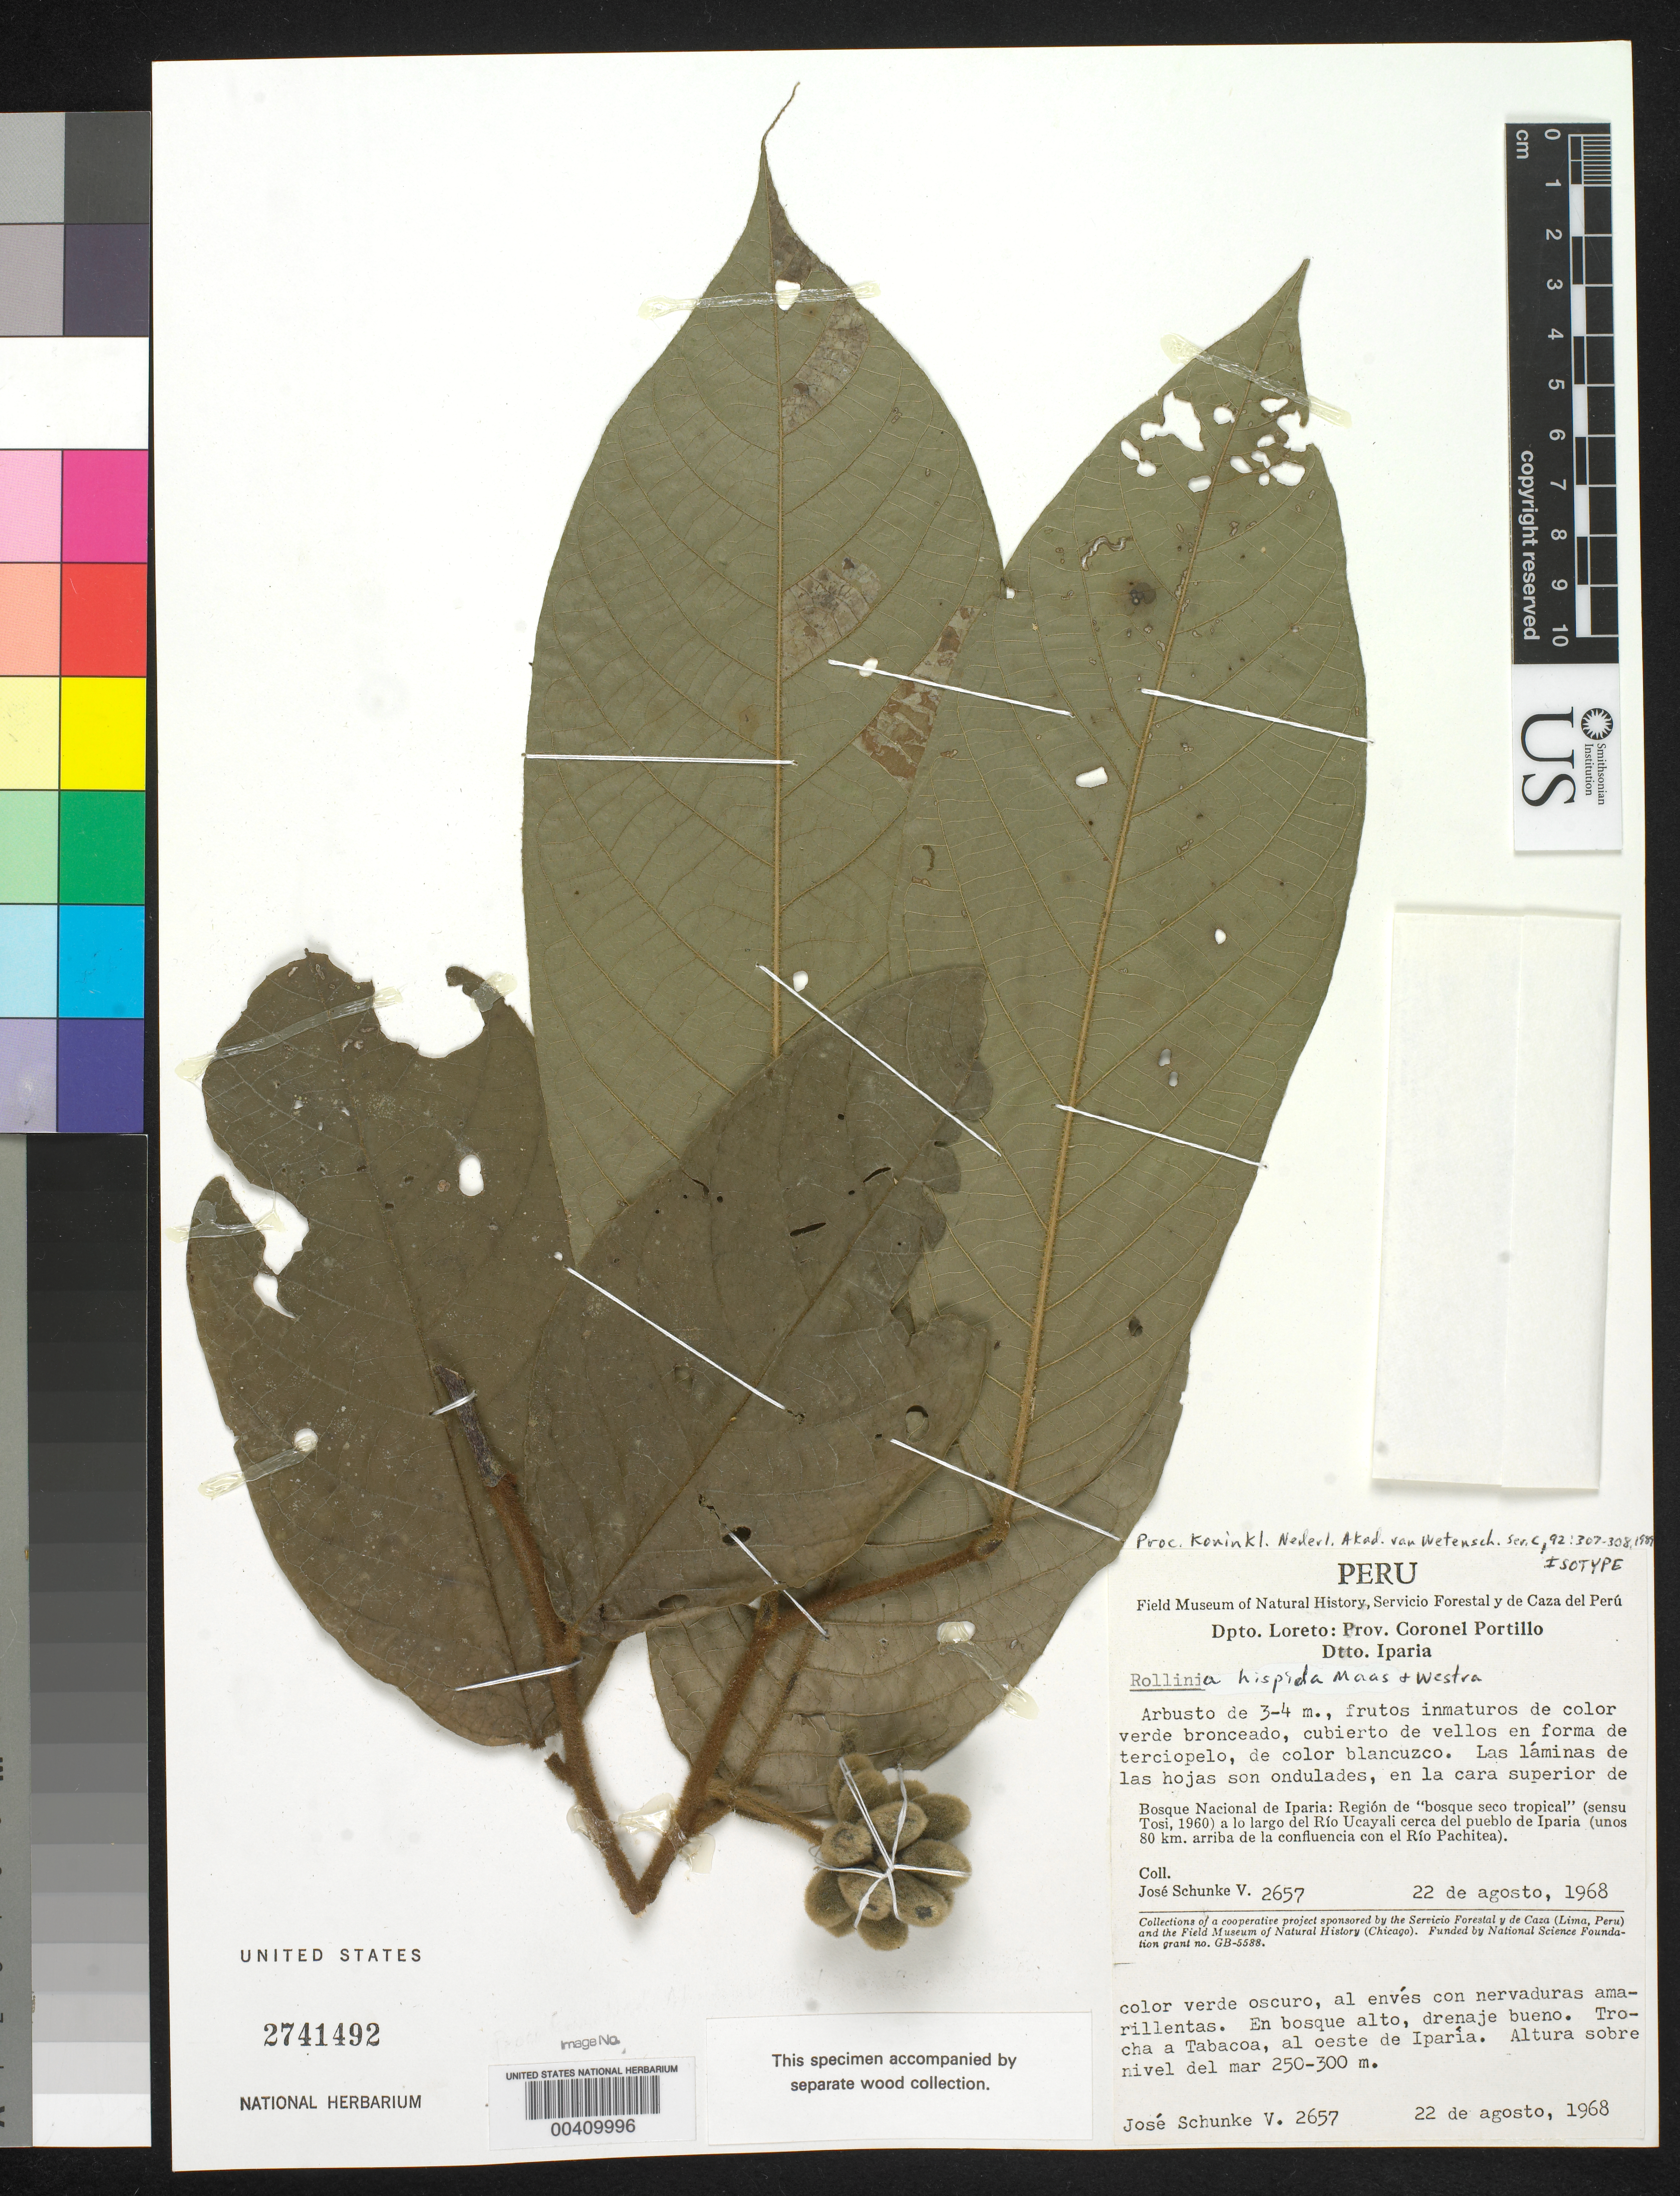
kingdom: Plantae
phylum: Tracheophyta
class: Magnoliopsida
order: Magnoliales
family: Annonaceae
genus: Rollinia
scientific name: Rollinia hispida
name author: Maas & Westra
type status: Isotype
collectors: J. Schunke Vigo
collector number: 2657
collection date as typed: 22 Aug 1968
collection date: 1968-08-22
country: Peru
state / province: Ucayali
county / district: Coronel Portillo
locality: Iparia Dist., Bosque National de Iparia, trocha a Tabacoa, al oeste de Iparia.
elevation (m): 250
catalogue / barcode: US 2741492